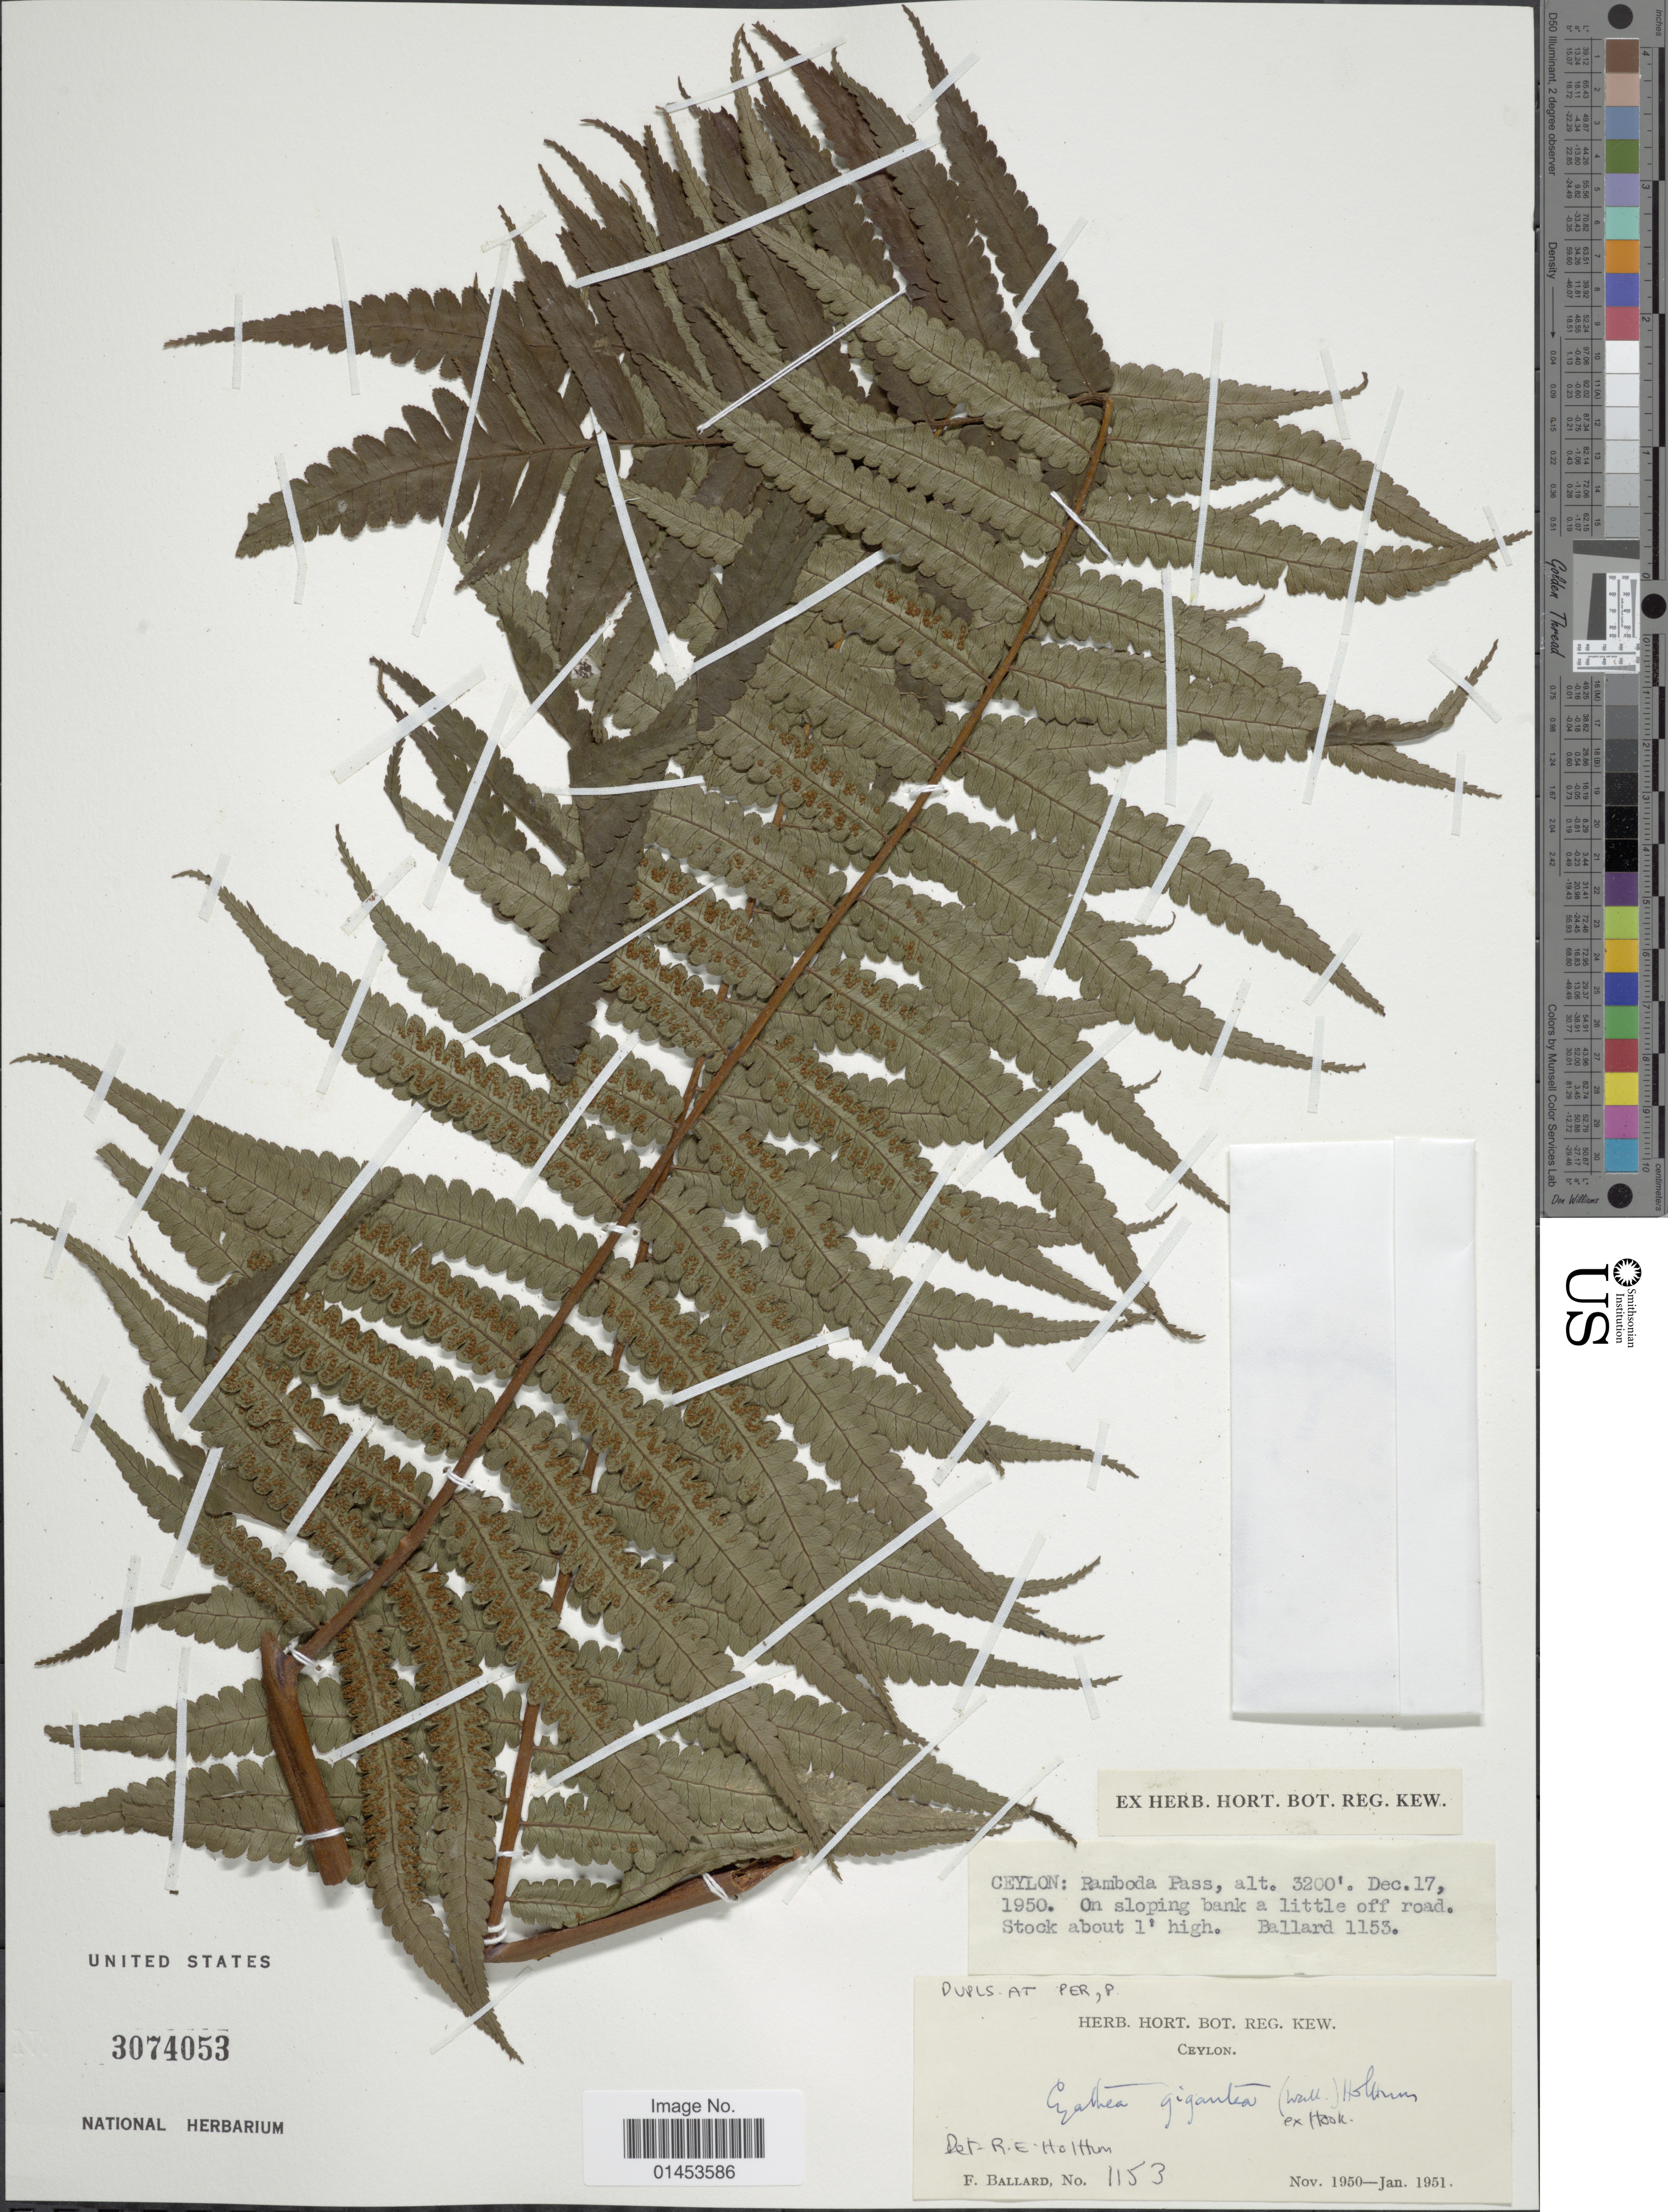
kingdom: Plantae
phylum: Tracheophyta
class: Polypodiopsida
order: Cyatheales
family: Cyatheaceae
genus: Cyathea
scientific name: Cyathea gigantea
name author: (Wall. ex Hook.) Holttum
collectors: F. Ballard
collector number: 1153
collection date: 1950-11/1951-01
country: Sri Lanka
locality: Ceylon: Ramboda Pass, on sloping bank a little off road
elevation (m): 975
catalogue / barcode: US 3074053